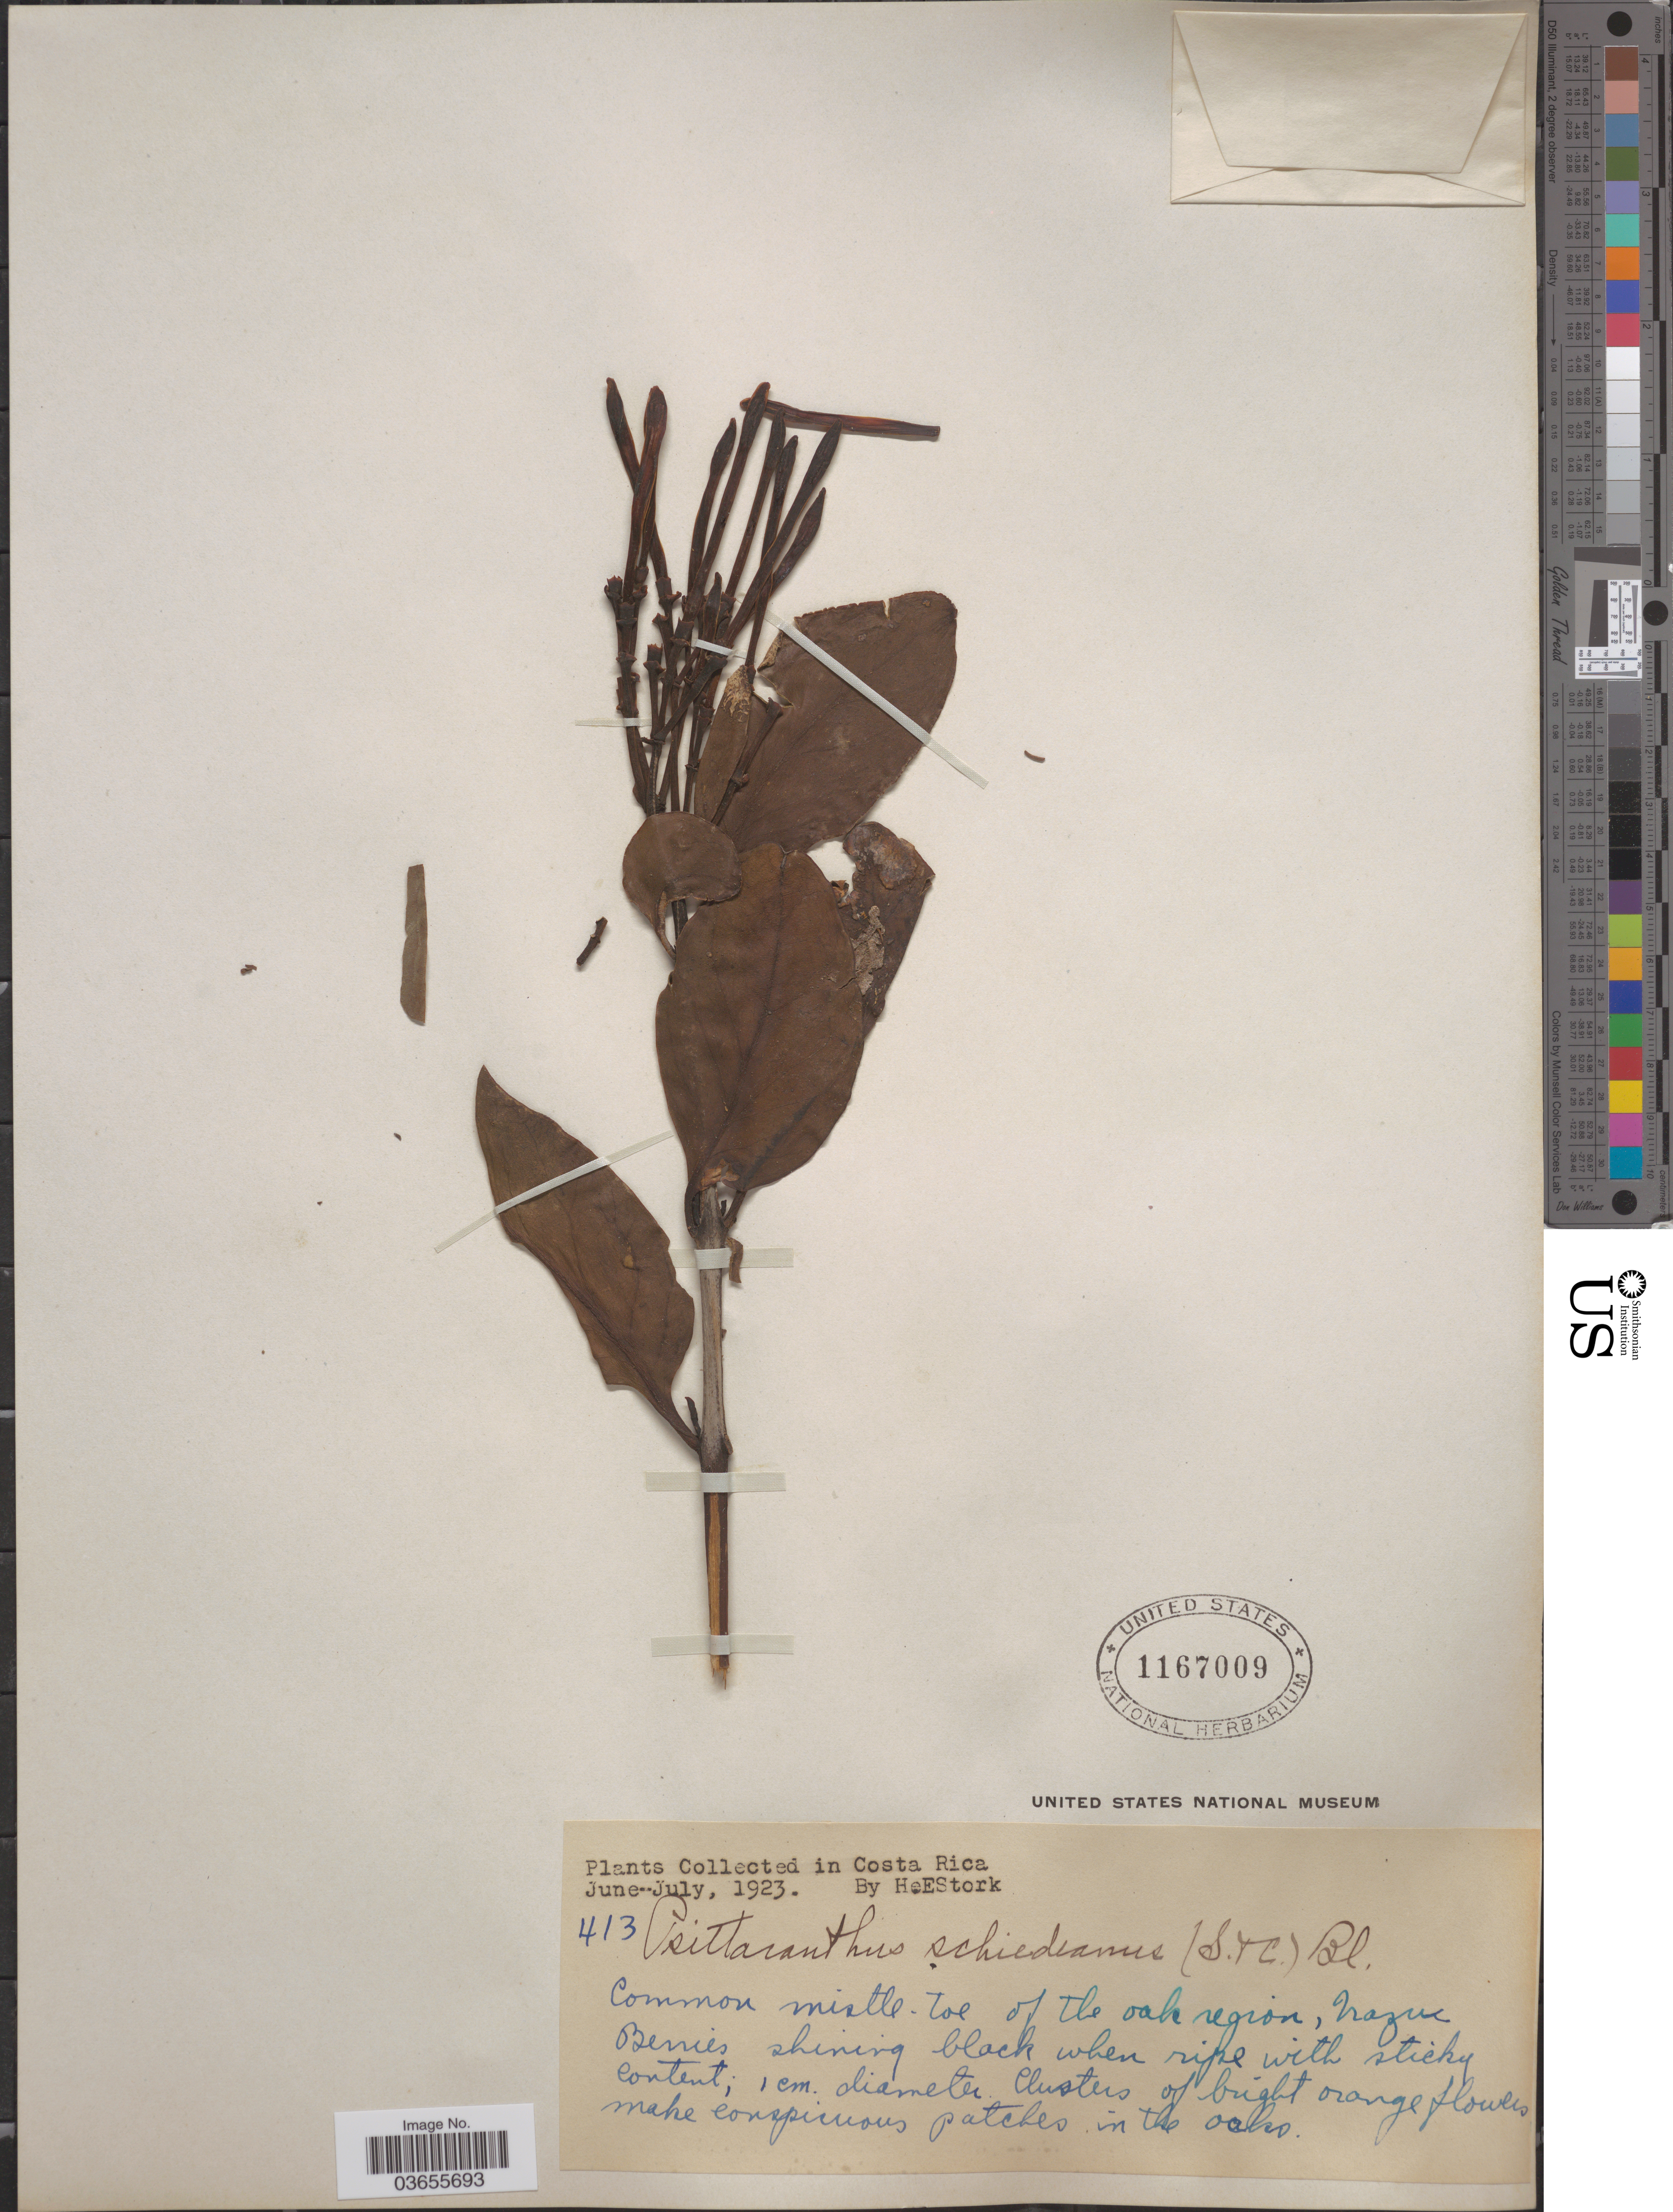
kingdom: Plantae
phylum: Tracheophyta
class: Magnoliopsida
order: Santalales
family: Loranthaceae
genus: Psittacanthus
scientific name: Psittacanthus schiedeanus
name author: (Schltdl. & Cham.) Blume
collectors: H. E. Stork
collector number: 413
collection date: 1923-06/1923-07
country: Costa Rica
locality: Irazú, the oak region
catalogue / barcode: US 1167009